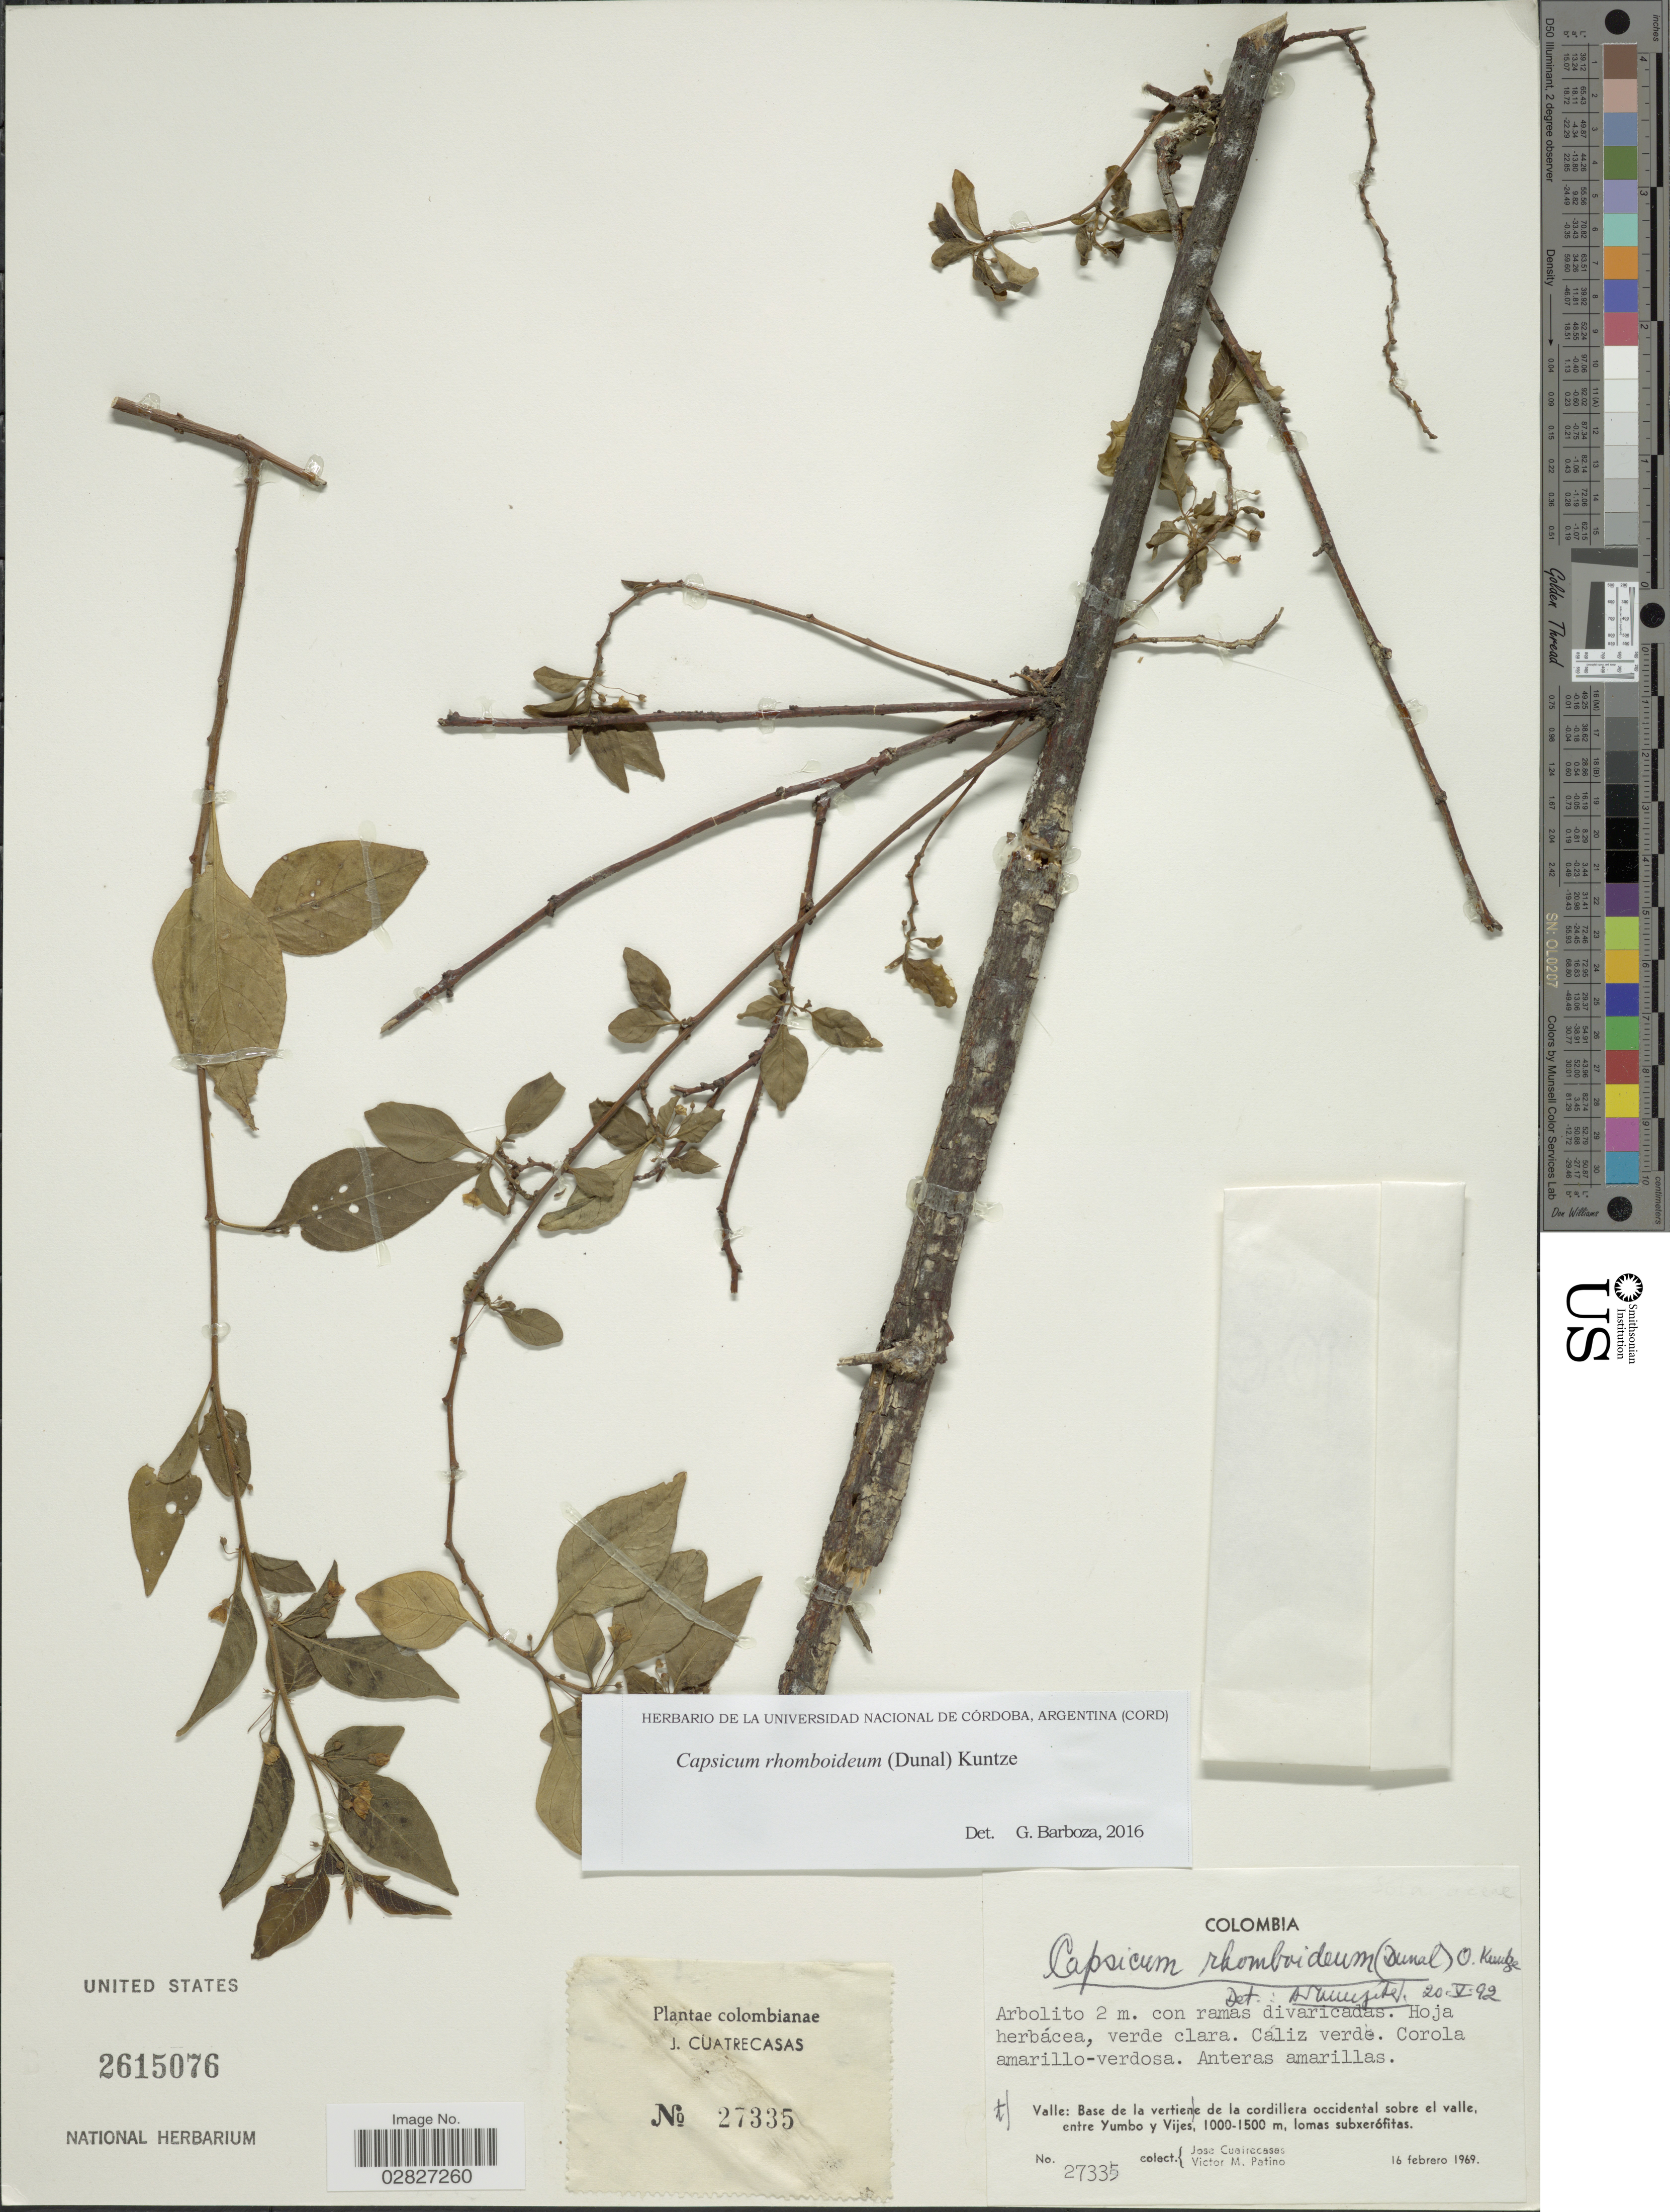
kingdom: Plantae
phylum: Tracheophyta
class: Magnoliopsida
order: Solanales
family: Solanaceae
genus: Capsicum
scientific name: Capsicum rhomboideum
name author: (Humb. & Bonpl. ex Dunal) Kuntze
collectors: J. Cuatrecasas & V. M. Patiño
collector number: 27335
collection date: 1969-02-16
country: Colombia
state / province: Valle del Cauca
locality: Valle: Base de la vertiente de la cordillera occidental sobre el valle, entre Yumbo y Vijes.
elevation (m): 1000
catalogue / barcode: US 2615076